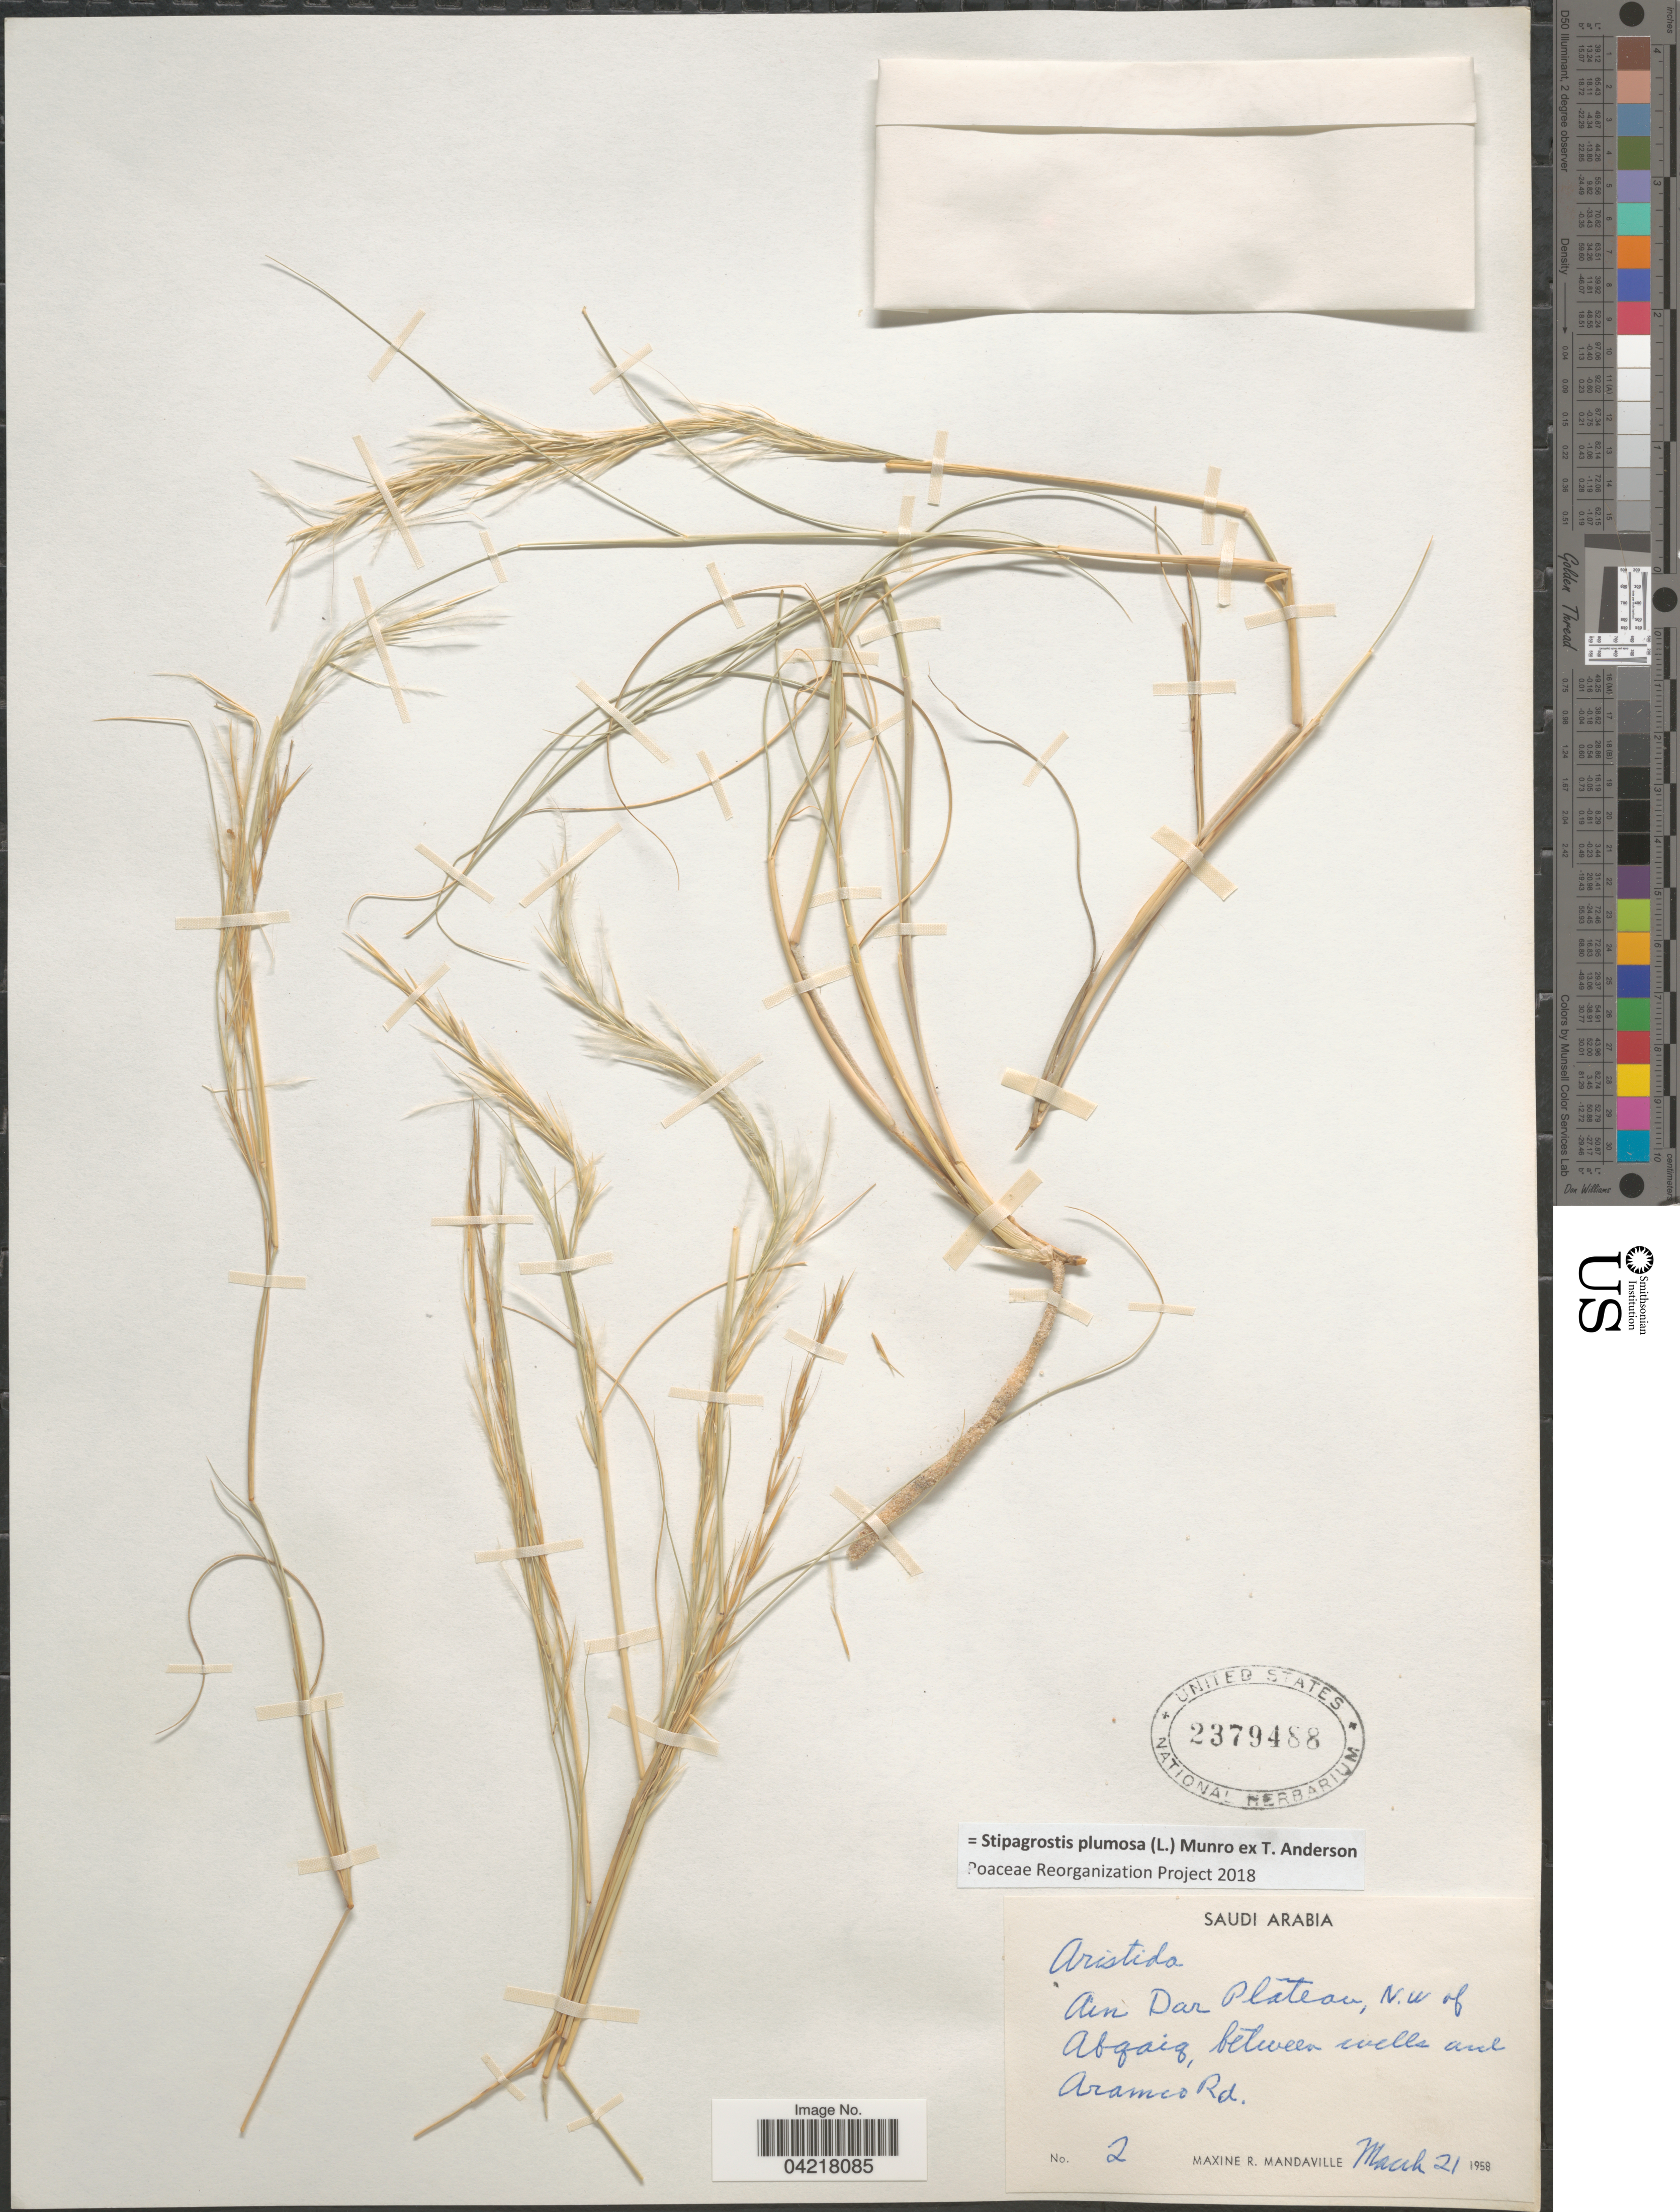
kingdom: Plantae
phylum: Tracheophyta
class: Liliopsida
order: Poales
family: Poaceae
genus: Stipagrostis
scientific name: Stipagrostis plumosa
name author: (L.) Munro ex T. Anderson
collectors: M. Mandaville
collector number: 2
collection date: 1958-03-21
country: Saudi Arabia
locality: Ain Dar Plateau, n.w, of Abqaiq, between wells and Arameo Rd.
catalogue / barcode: US 2379488